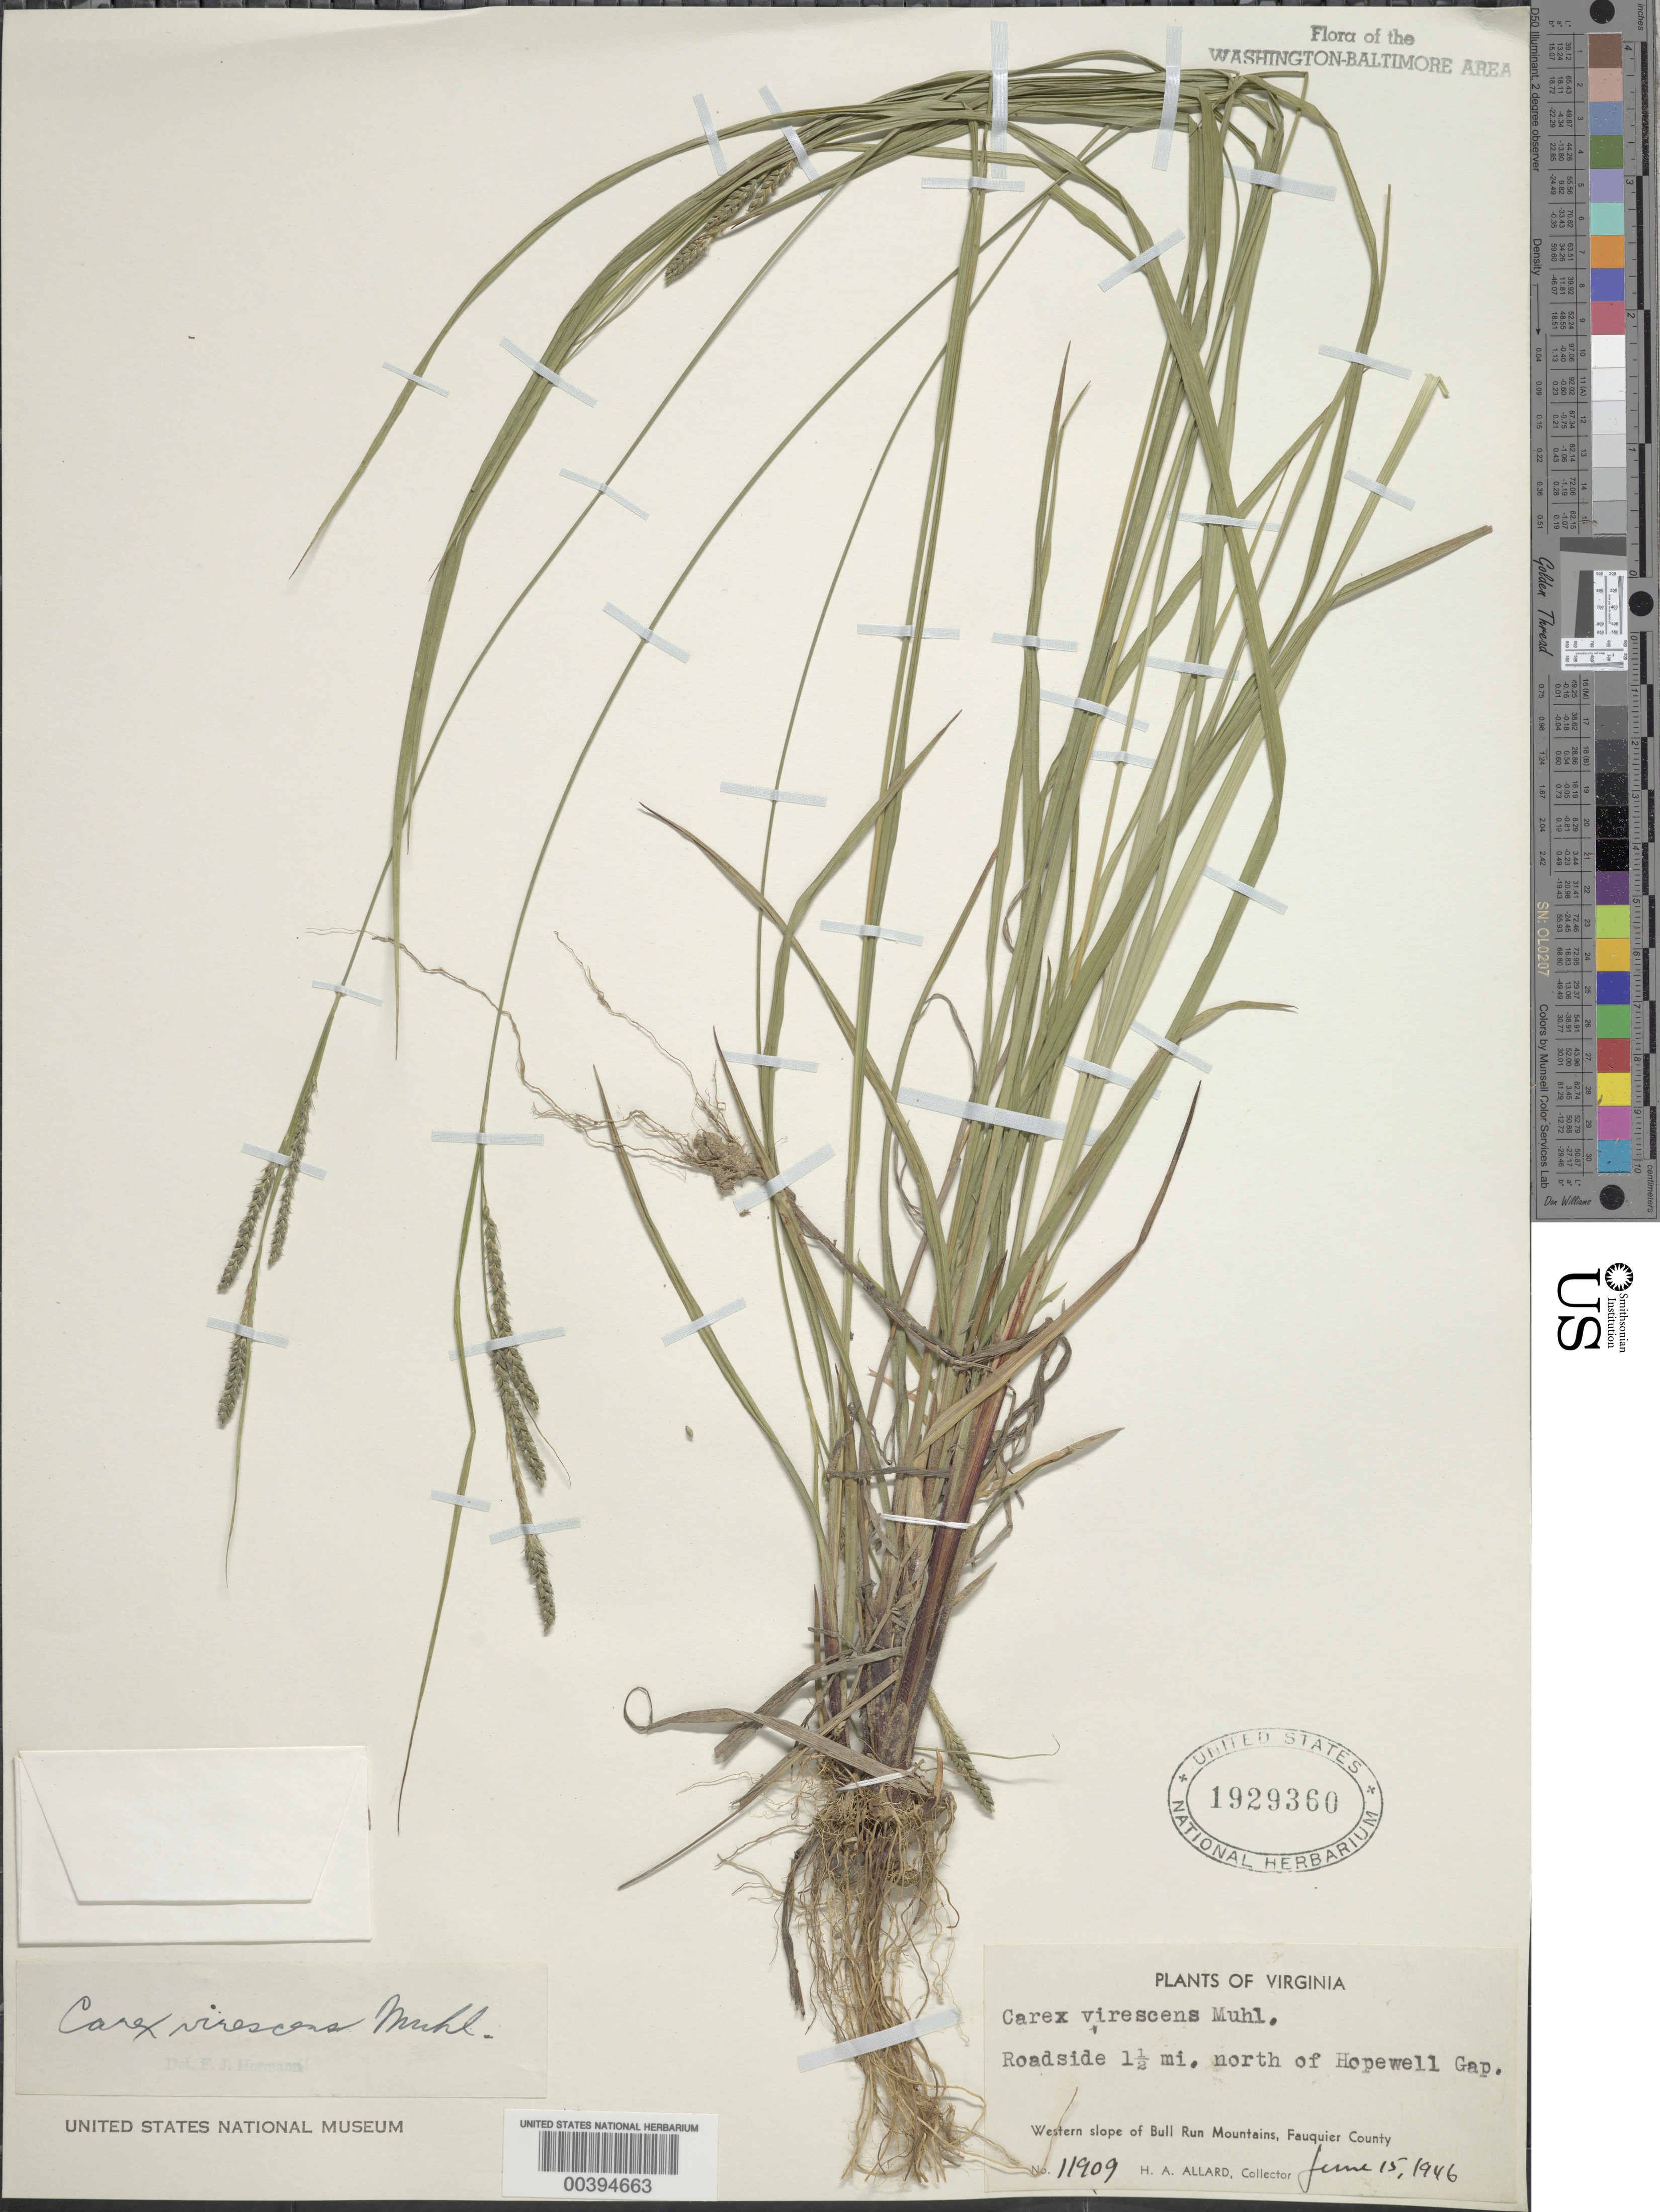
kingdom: Plantae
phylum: Tracheophyta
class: Liliopsida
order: Poales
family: Cyperaceae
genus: Carex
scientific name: Carex virescens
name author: Muhl. ex Willd.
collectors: H. A. Allard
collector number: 11909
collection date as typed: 15 Jun 1946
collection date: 1946-06-15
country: United States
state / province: Virginia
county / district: Fauquier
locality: North of Hopewell Gap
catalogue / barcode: US 1929360